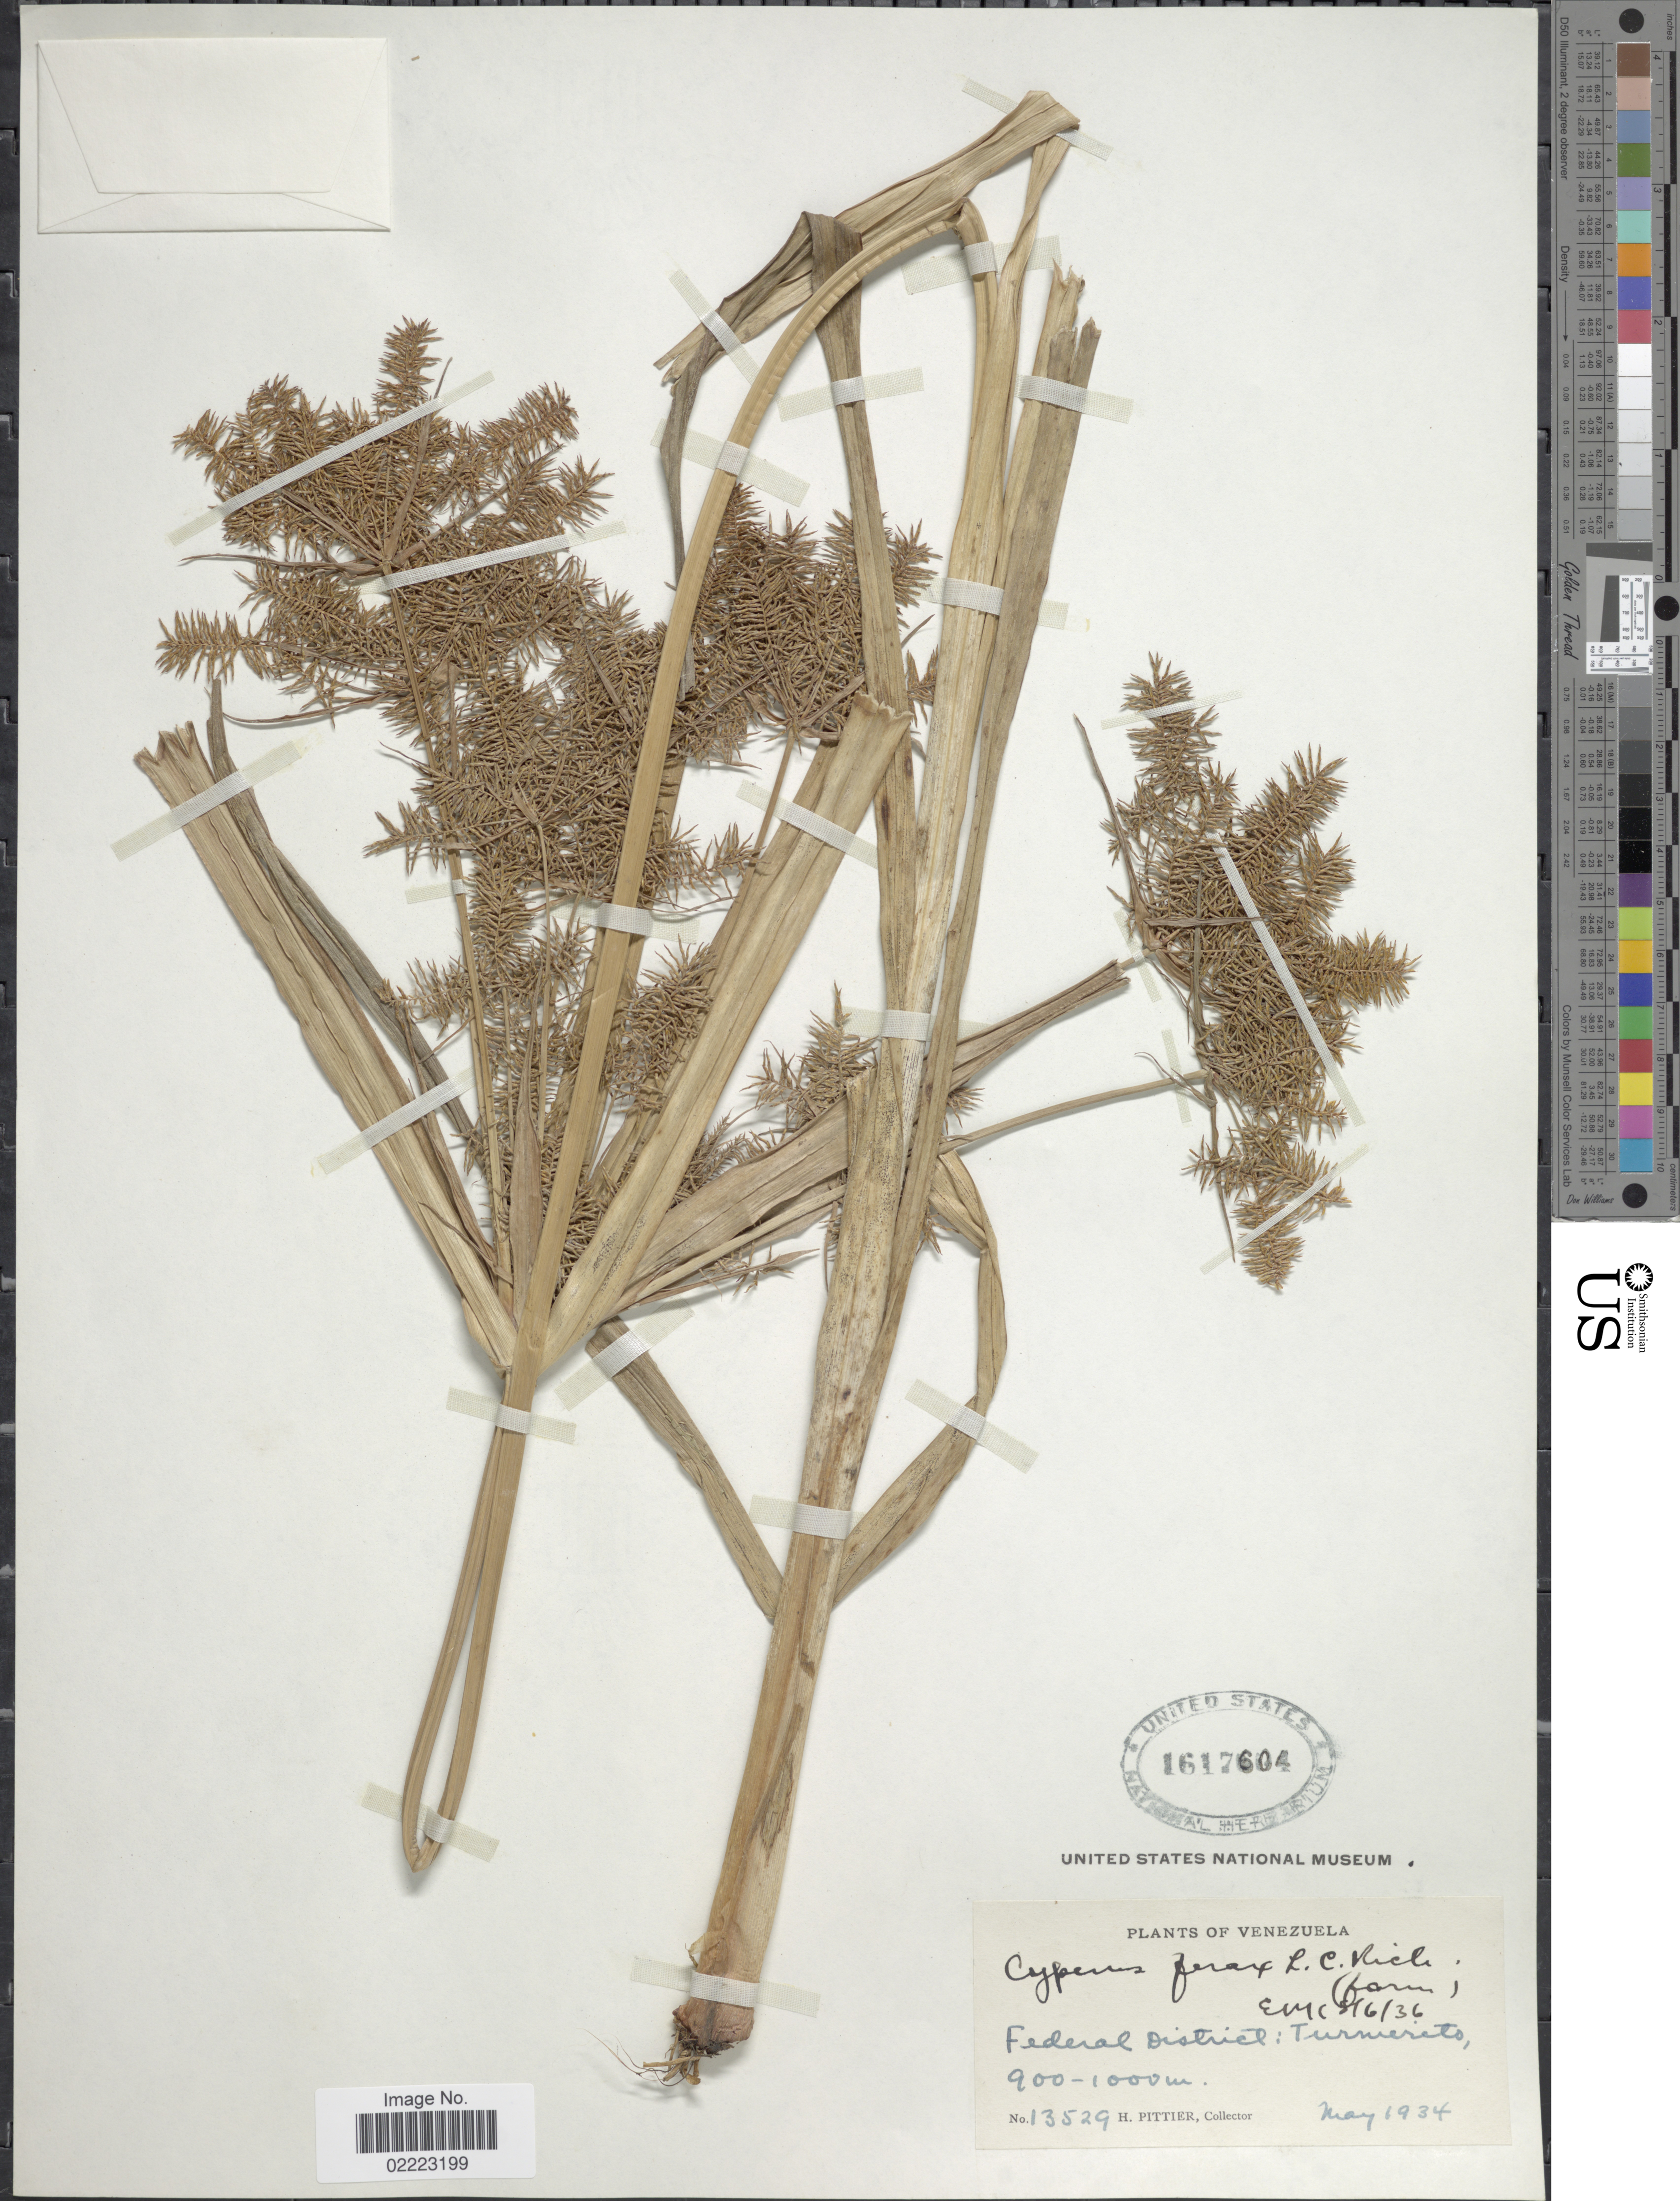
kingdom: Plantae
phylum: Tracheophyta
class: Liliopsida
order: Poales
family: Cyperaceae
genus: Cyperus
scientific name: Cyperus odoratus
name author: L.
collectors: H. F. Pittier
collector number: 13529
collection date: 1934-05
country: Venezuela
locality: Federal District: Turmerito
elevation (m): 900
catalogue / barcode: US 1617604